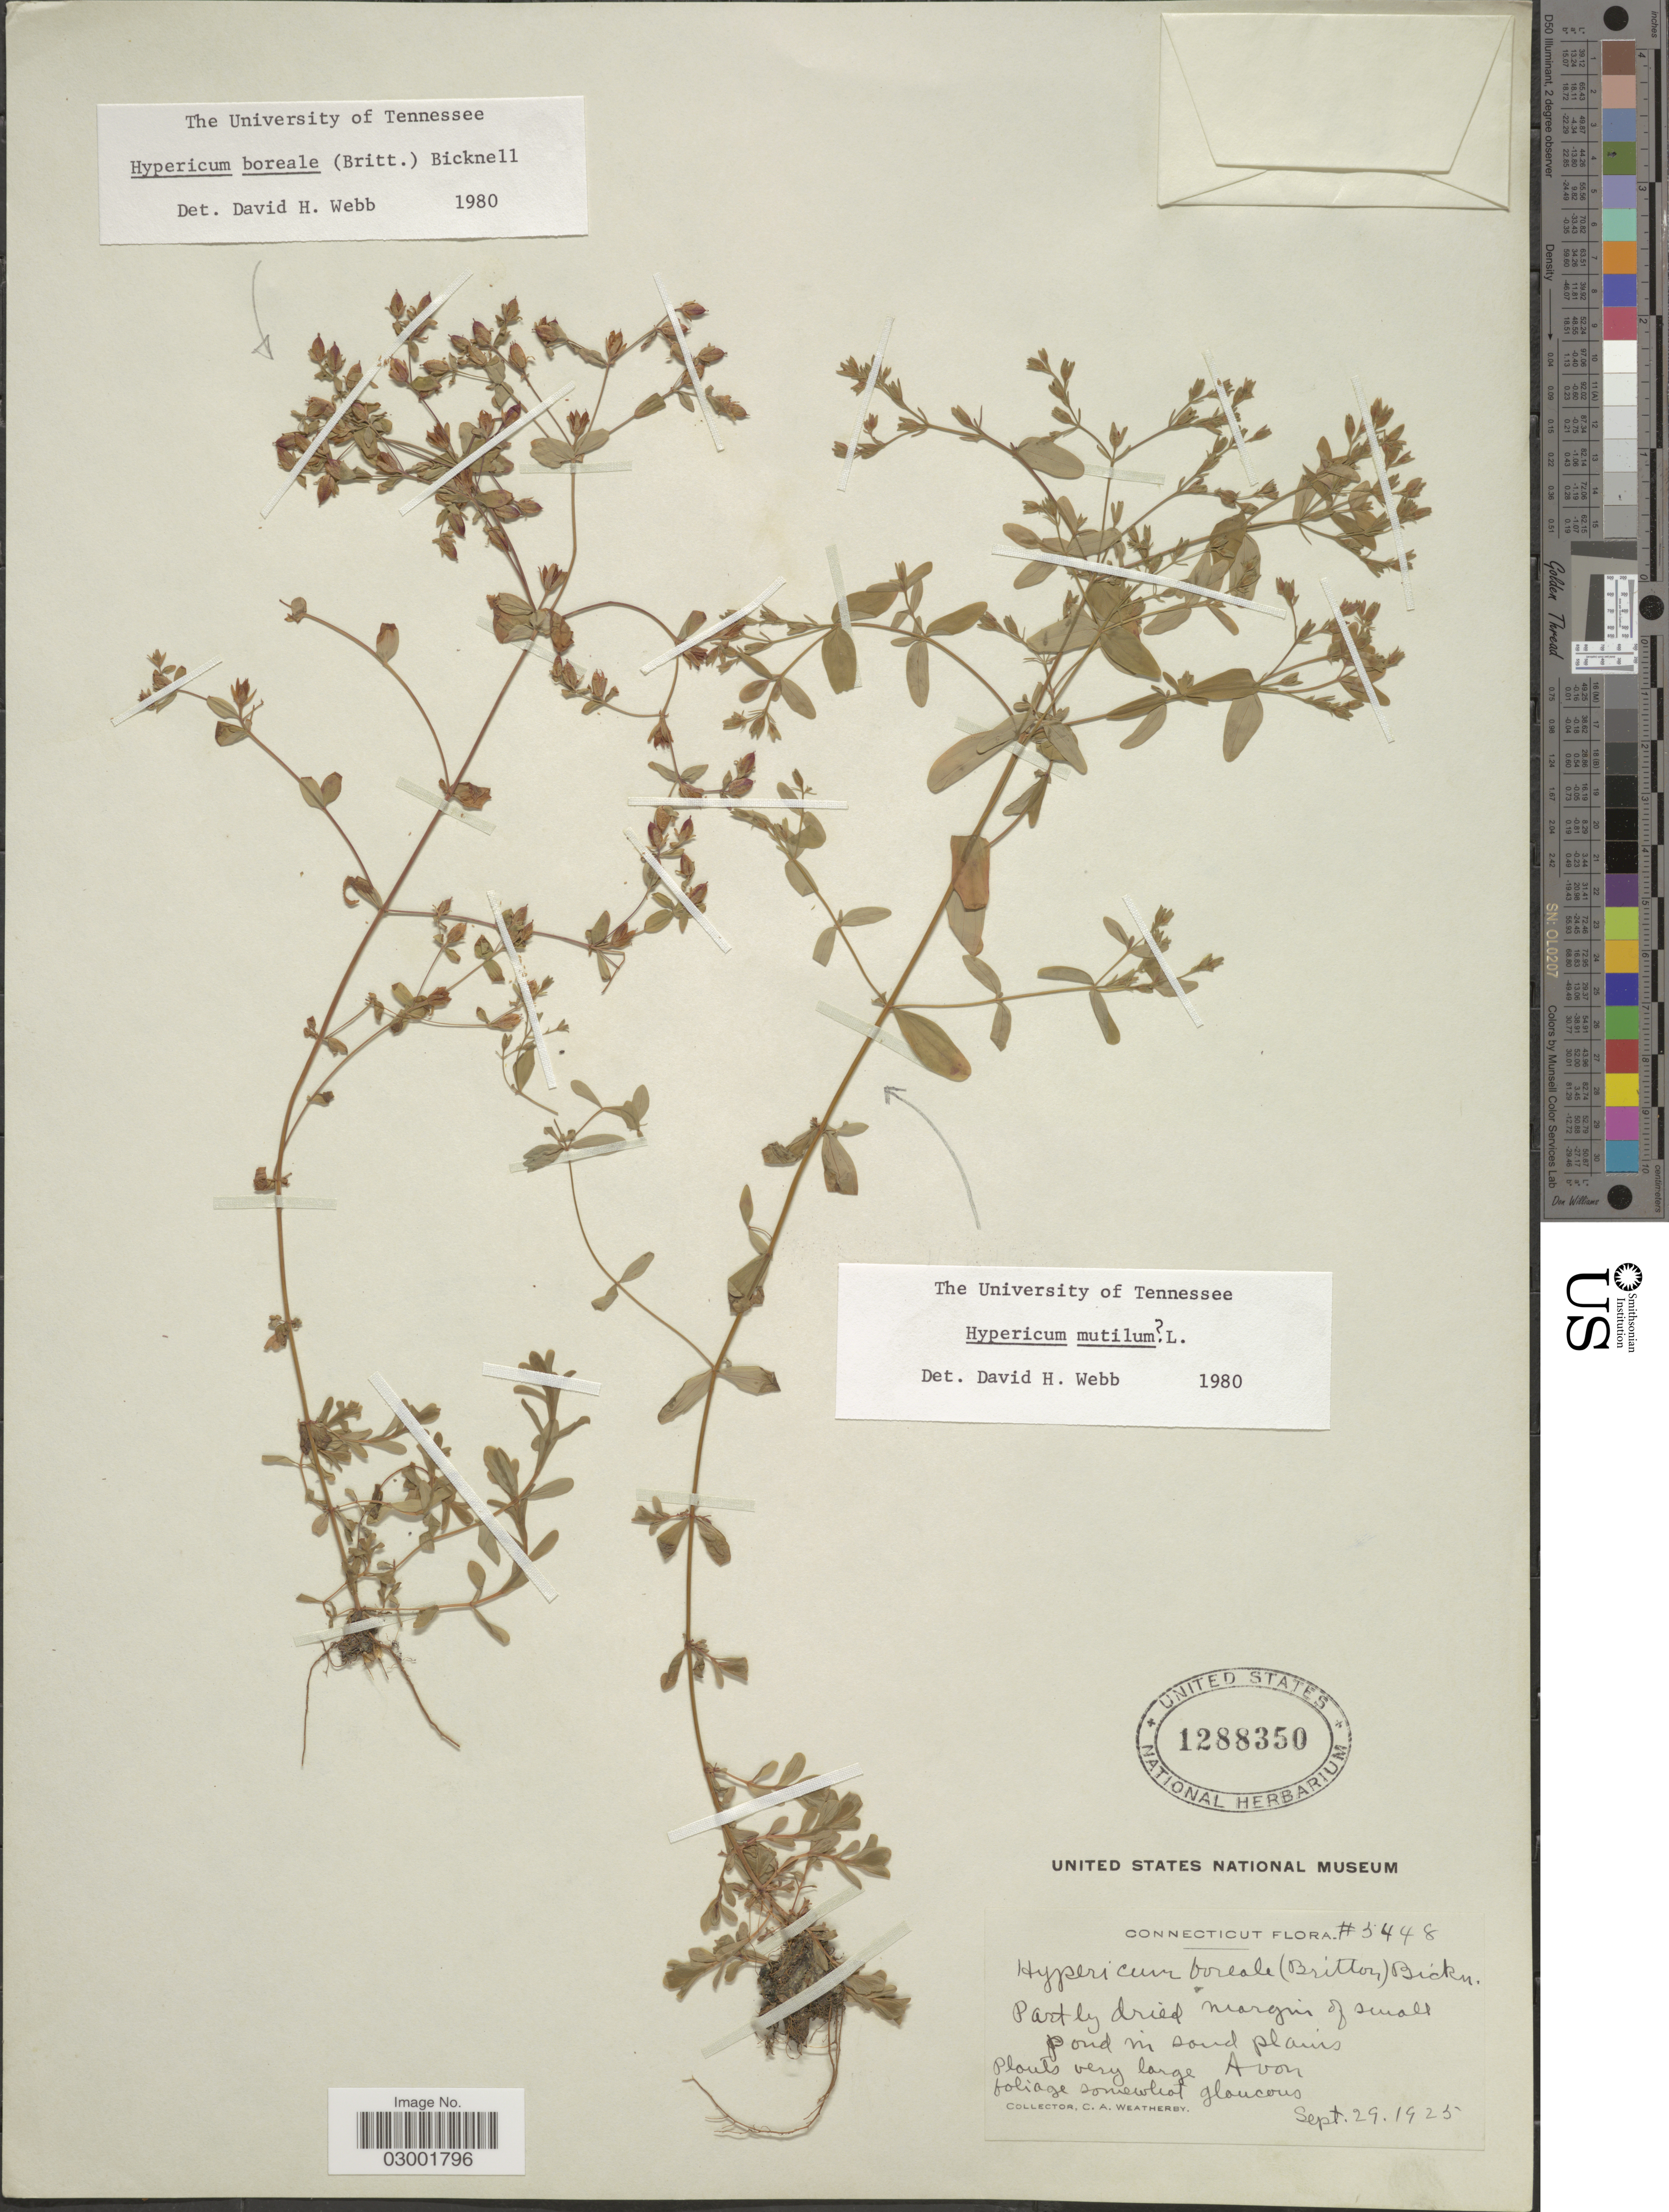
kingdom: Plantae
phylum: Tracheophyta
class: Magnoliopsida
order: Malpighiales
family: Hypericaceae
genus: Hypericum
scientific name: Hypericum mutilum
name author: L.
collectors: C. A. Weatherby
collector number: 3448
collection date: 1925-09-29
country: United States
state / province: Connecticut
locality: Part by dried margin of small pond in sand plains.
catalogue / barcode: US 1288350